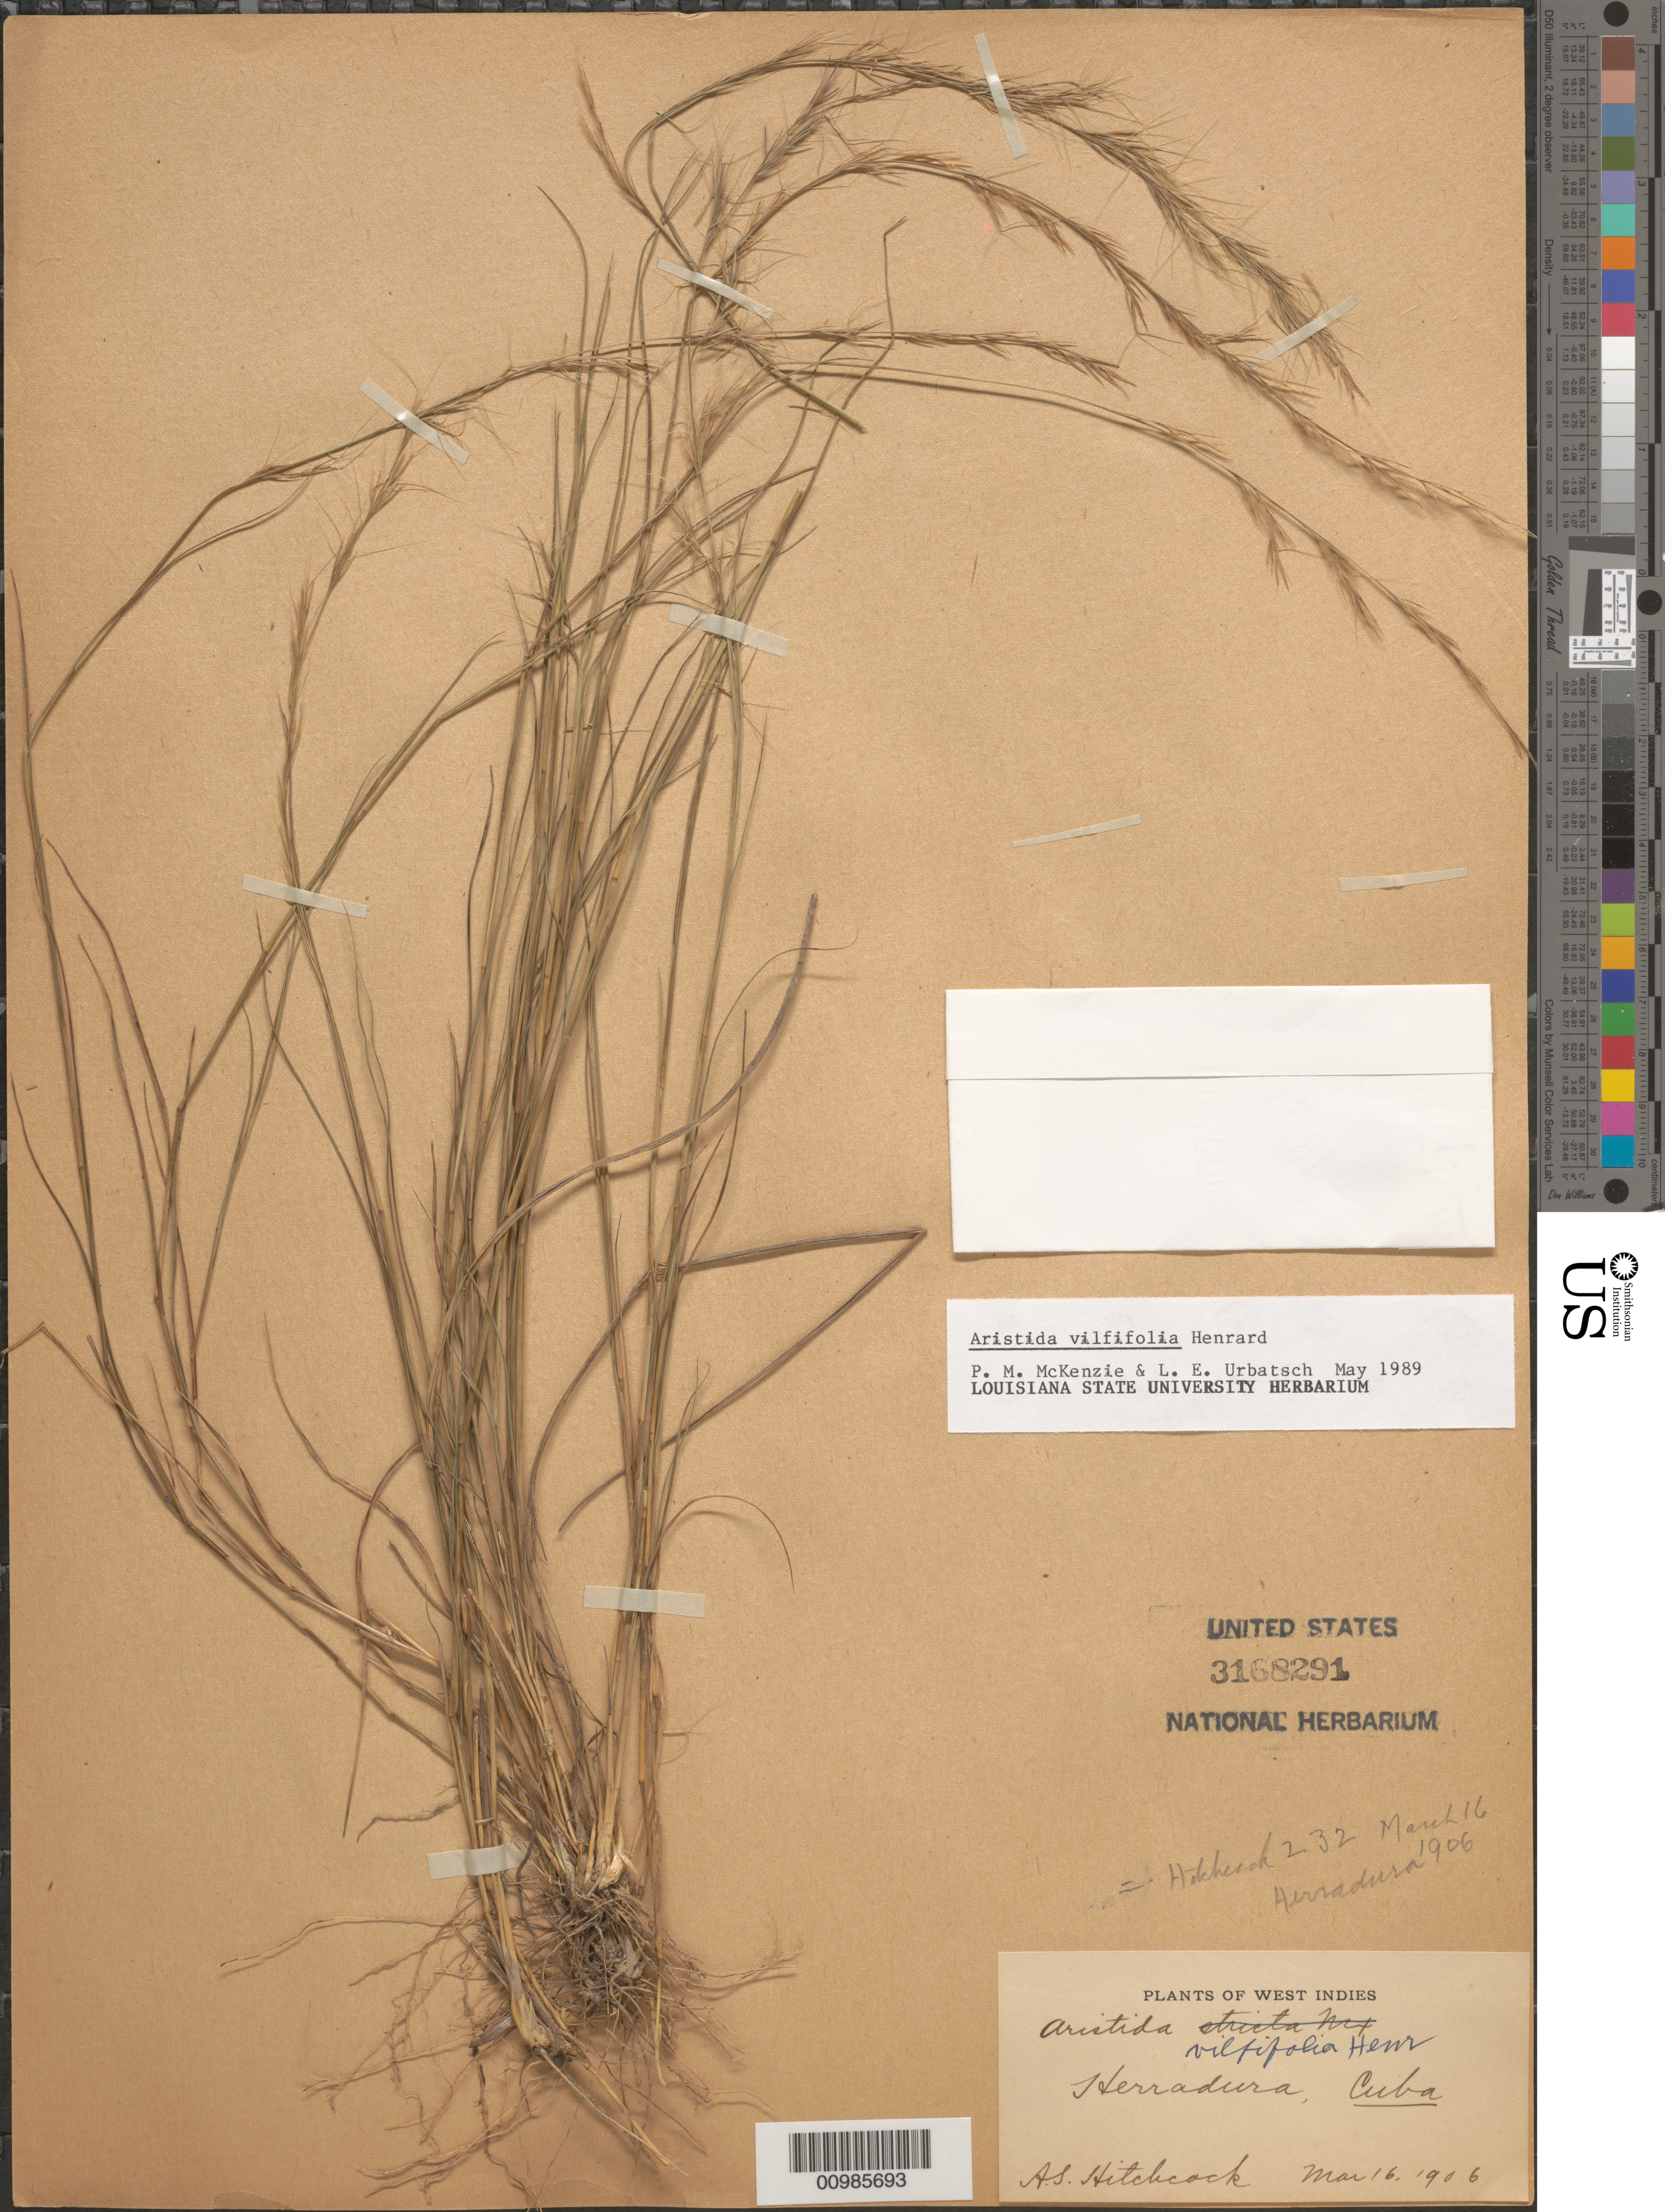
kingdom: Plantae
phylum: Tracheophyta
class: Liliopsida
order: Poales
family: Poaceae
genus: Aristida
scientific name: Aristida vilfifolia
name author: Henr.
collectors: A. S. Hitchcock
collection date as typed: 16 Mar 1906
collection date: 1906-03-16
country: Cuba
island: Cuba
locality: Herradura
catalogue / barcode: US 3168291